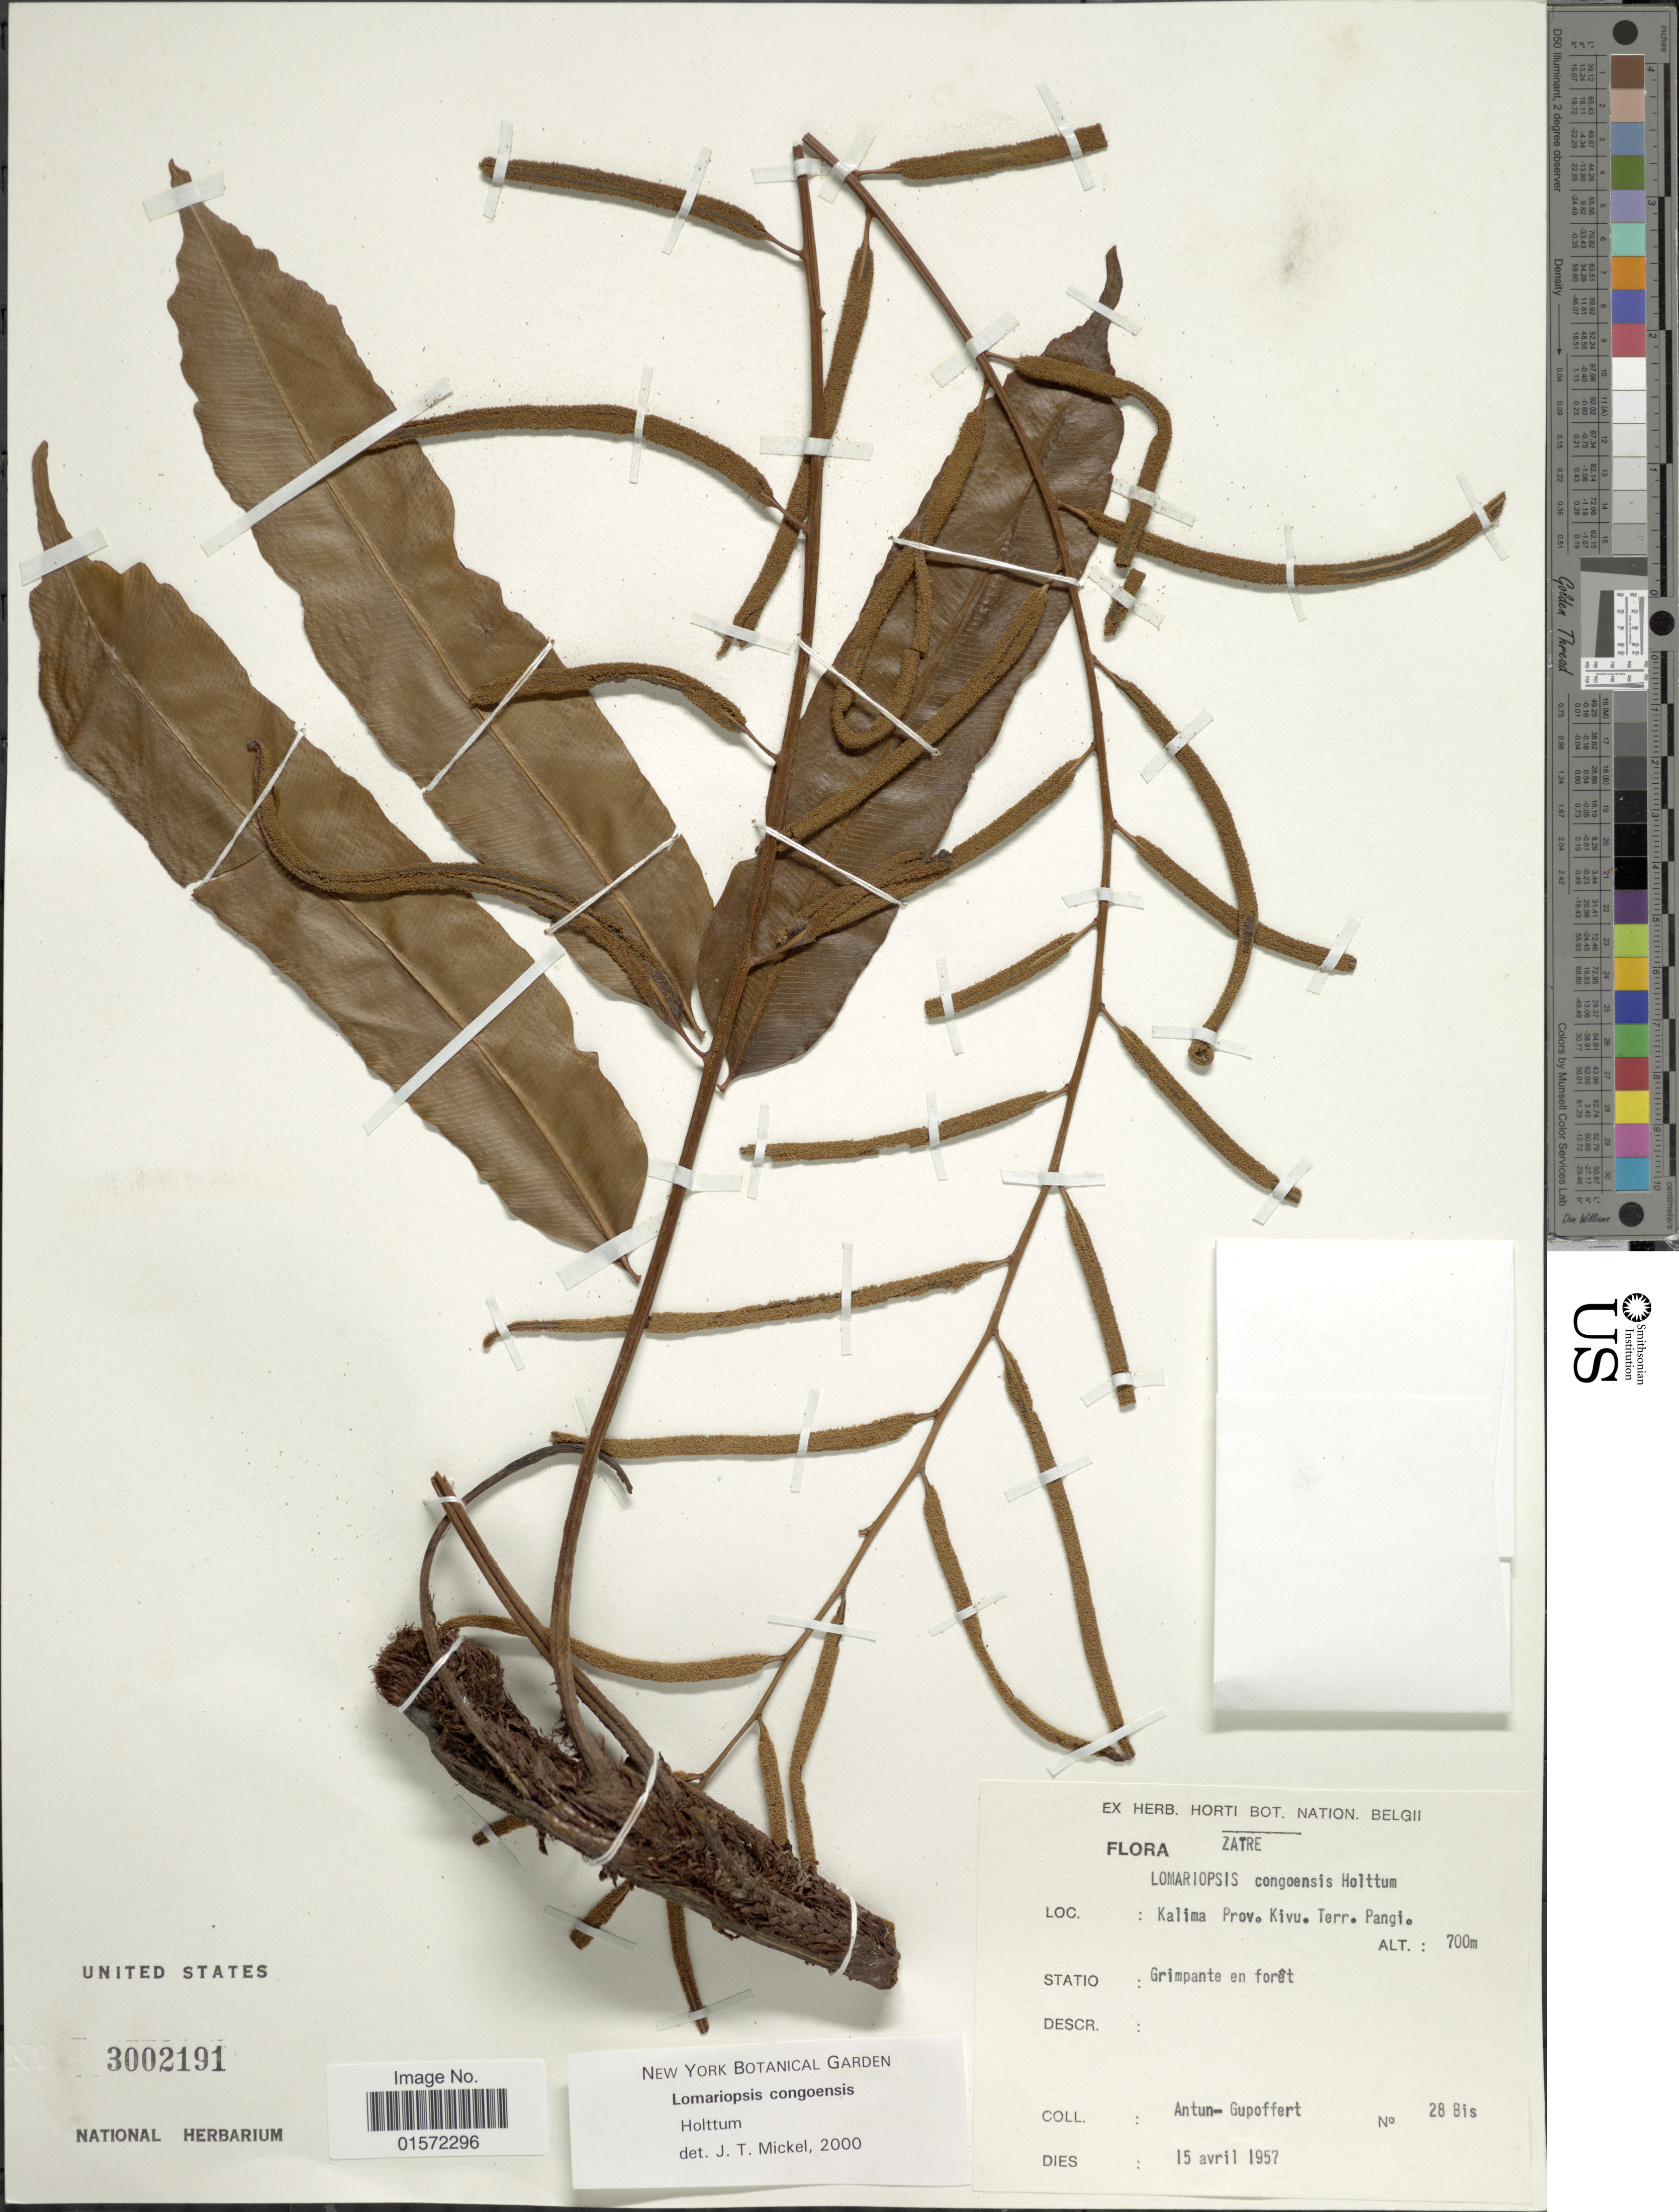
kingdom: Plantae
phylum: Tracheophyta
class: Polypodiopsida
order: Polypodiales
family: Lomariopsidaceae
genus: Lomariopsis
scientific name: Lomariopsis congoensis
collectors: S. Antun-Gupffert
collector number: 28Bis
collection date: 1957-04-15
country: Congo, Democratic Republic of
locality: Zaire, Kalima Prov. Kivu, Terr. Pangi, Grimpante en forêt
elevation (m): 700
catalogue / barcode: US 3002191